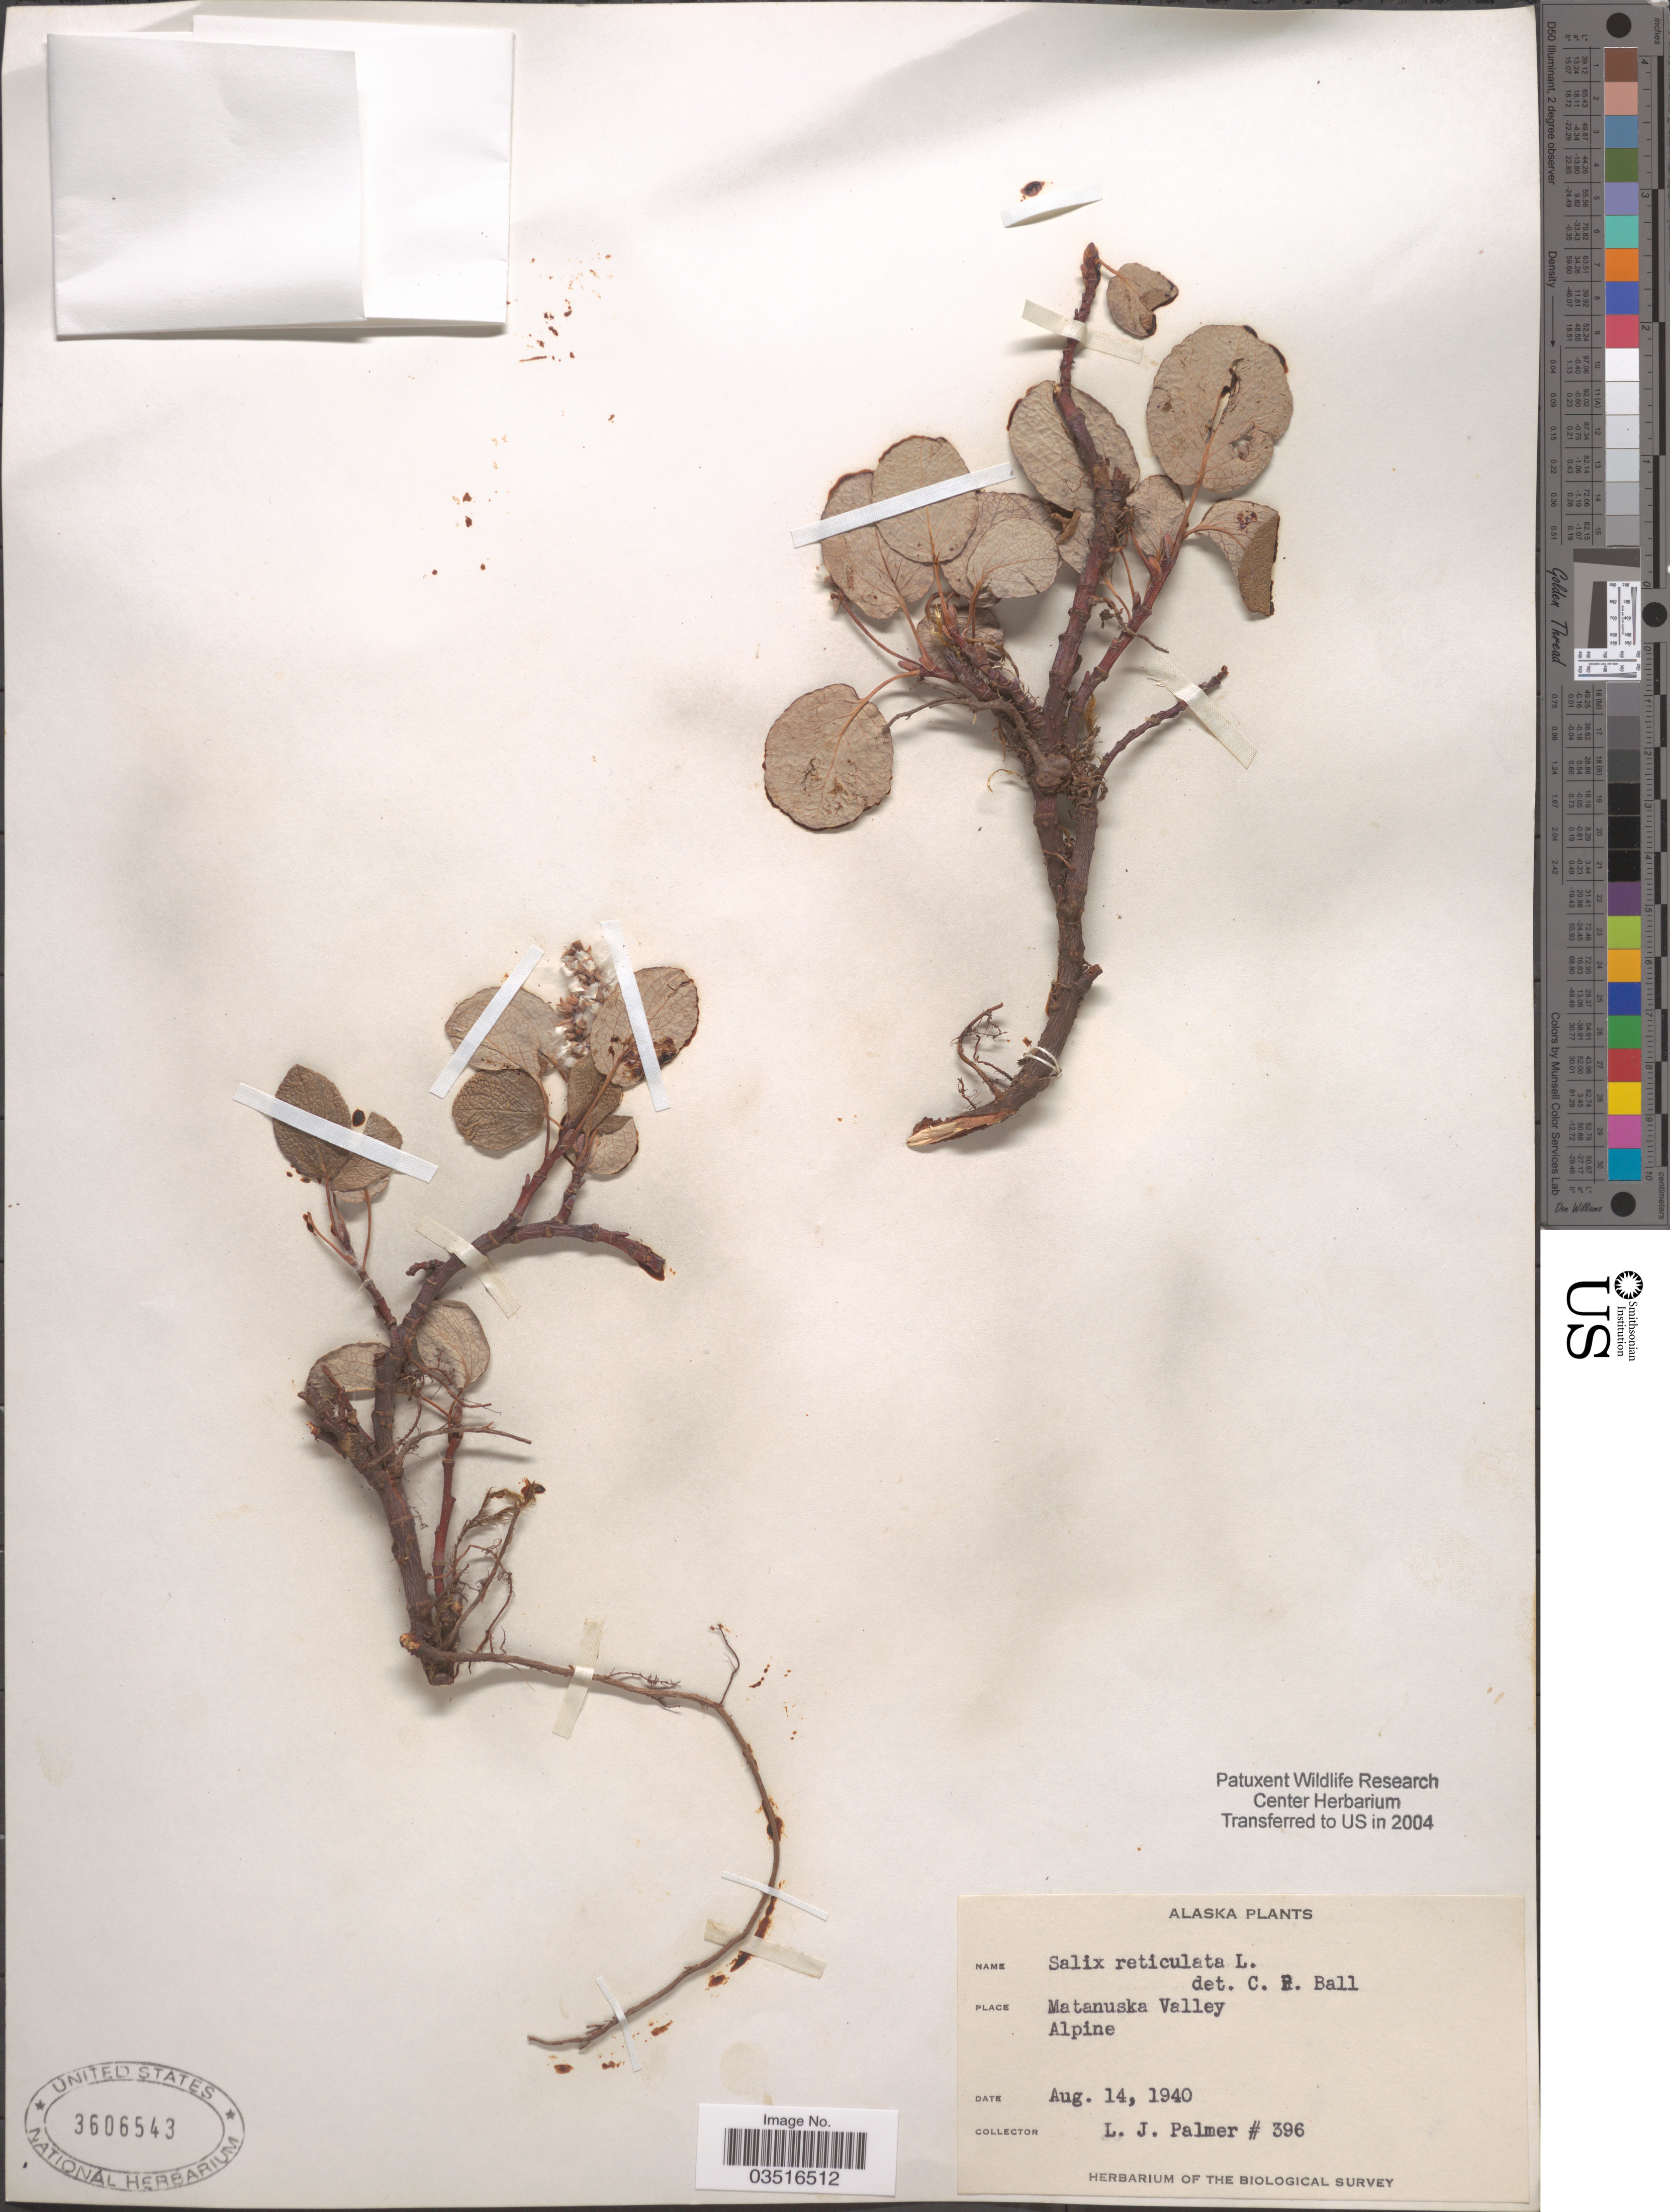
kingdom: Plantae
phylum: Tracheophyta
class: Magnoliopsida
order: Malpighiales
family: Salicaceae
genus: Salix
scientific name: Salix reticulata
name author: L.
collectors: L. J. Palmer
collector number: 396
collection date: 1940-08-14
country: United States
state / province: Alaska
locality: Matanuska Valley.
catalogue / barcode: US 3606543